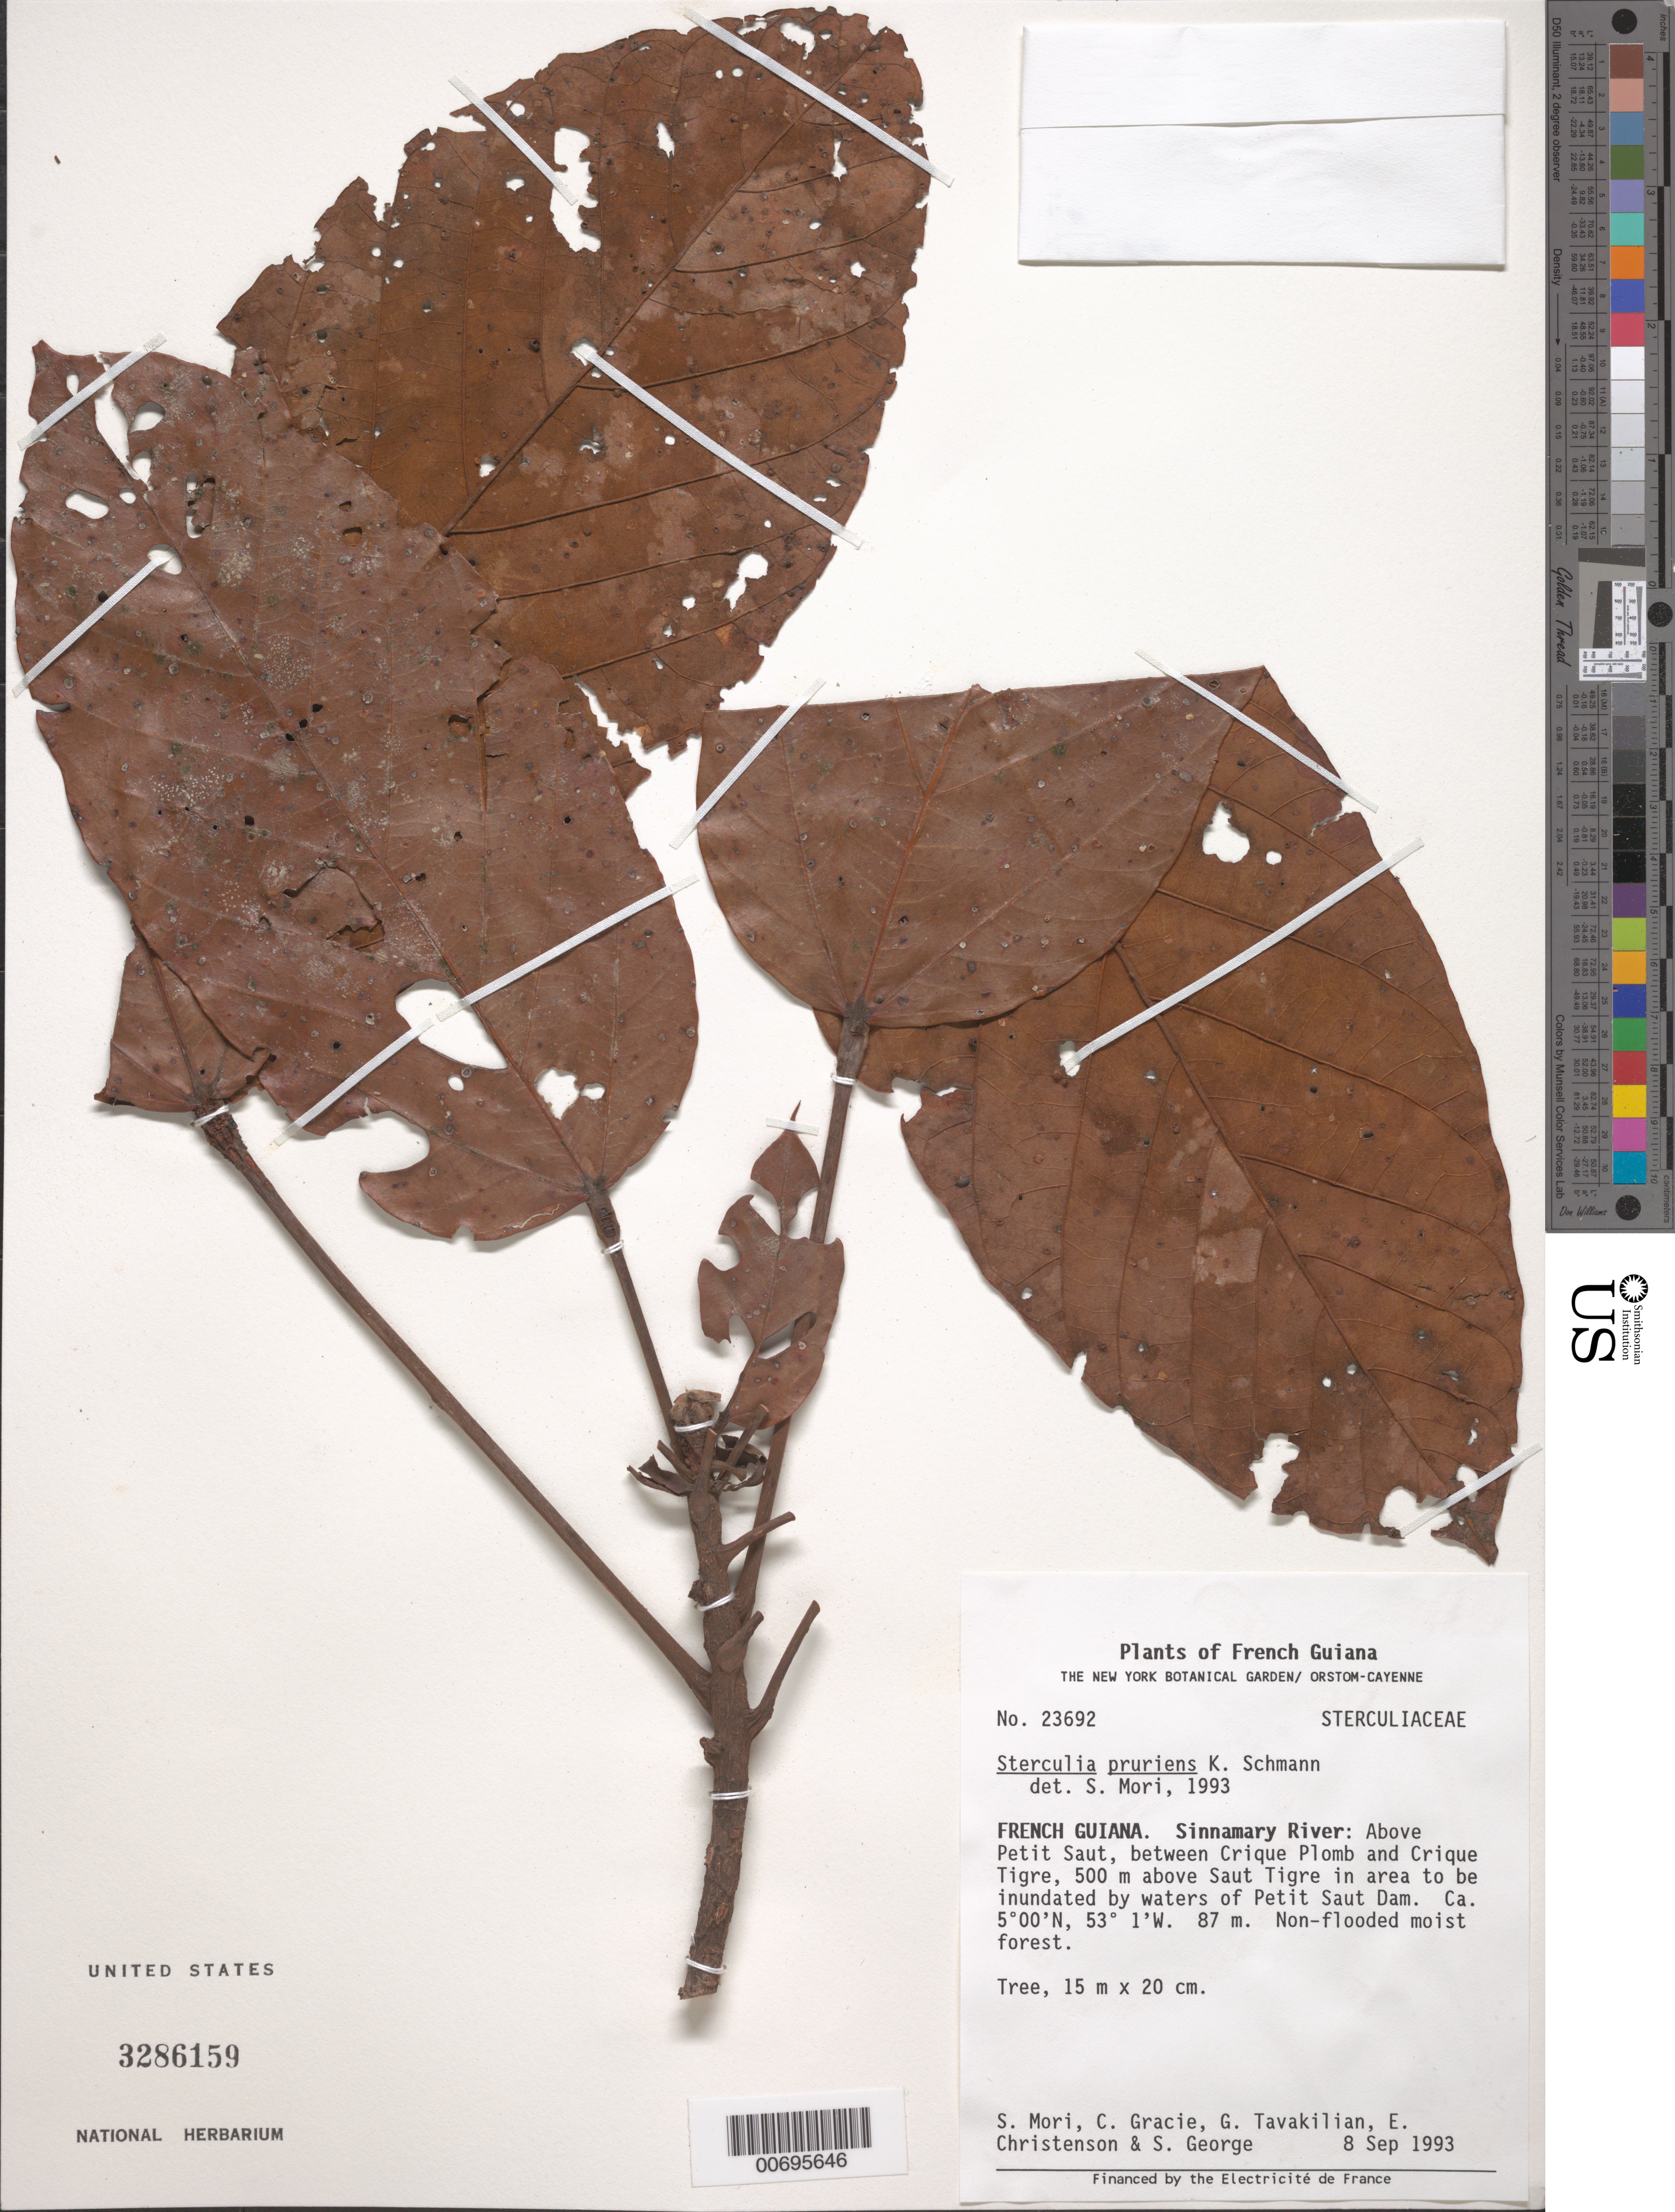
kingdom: Plantae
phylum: Tracheophyta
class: Magnoliopsida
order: Malvales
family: Malvaceae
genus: Sterculia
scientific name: Sterculia pruriens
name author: (Aubl.) K. Schum.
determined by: Mori, Scott A.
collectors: S. Mori, C. A. Gracie, G. Tavakilian, E. Christenson & S. George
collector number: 23692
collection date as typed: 8-Sep-93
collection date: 1993-09-08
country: French Guiana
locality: Sinnamary River, above Petit Saut, between Crique Plomb and Crique Tigre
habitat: Non-flooded moist forest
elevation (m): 87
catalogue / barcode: US 3286159